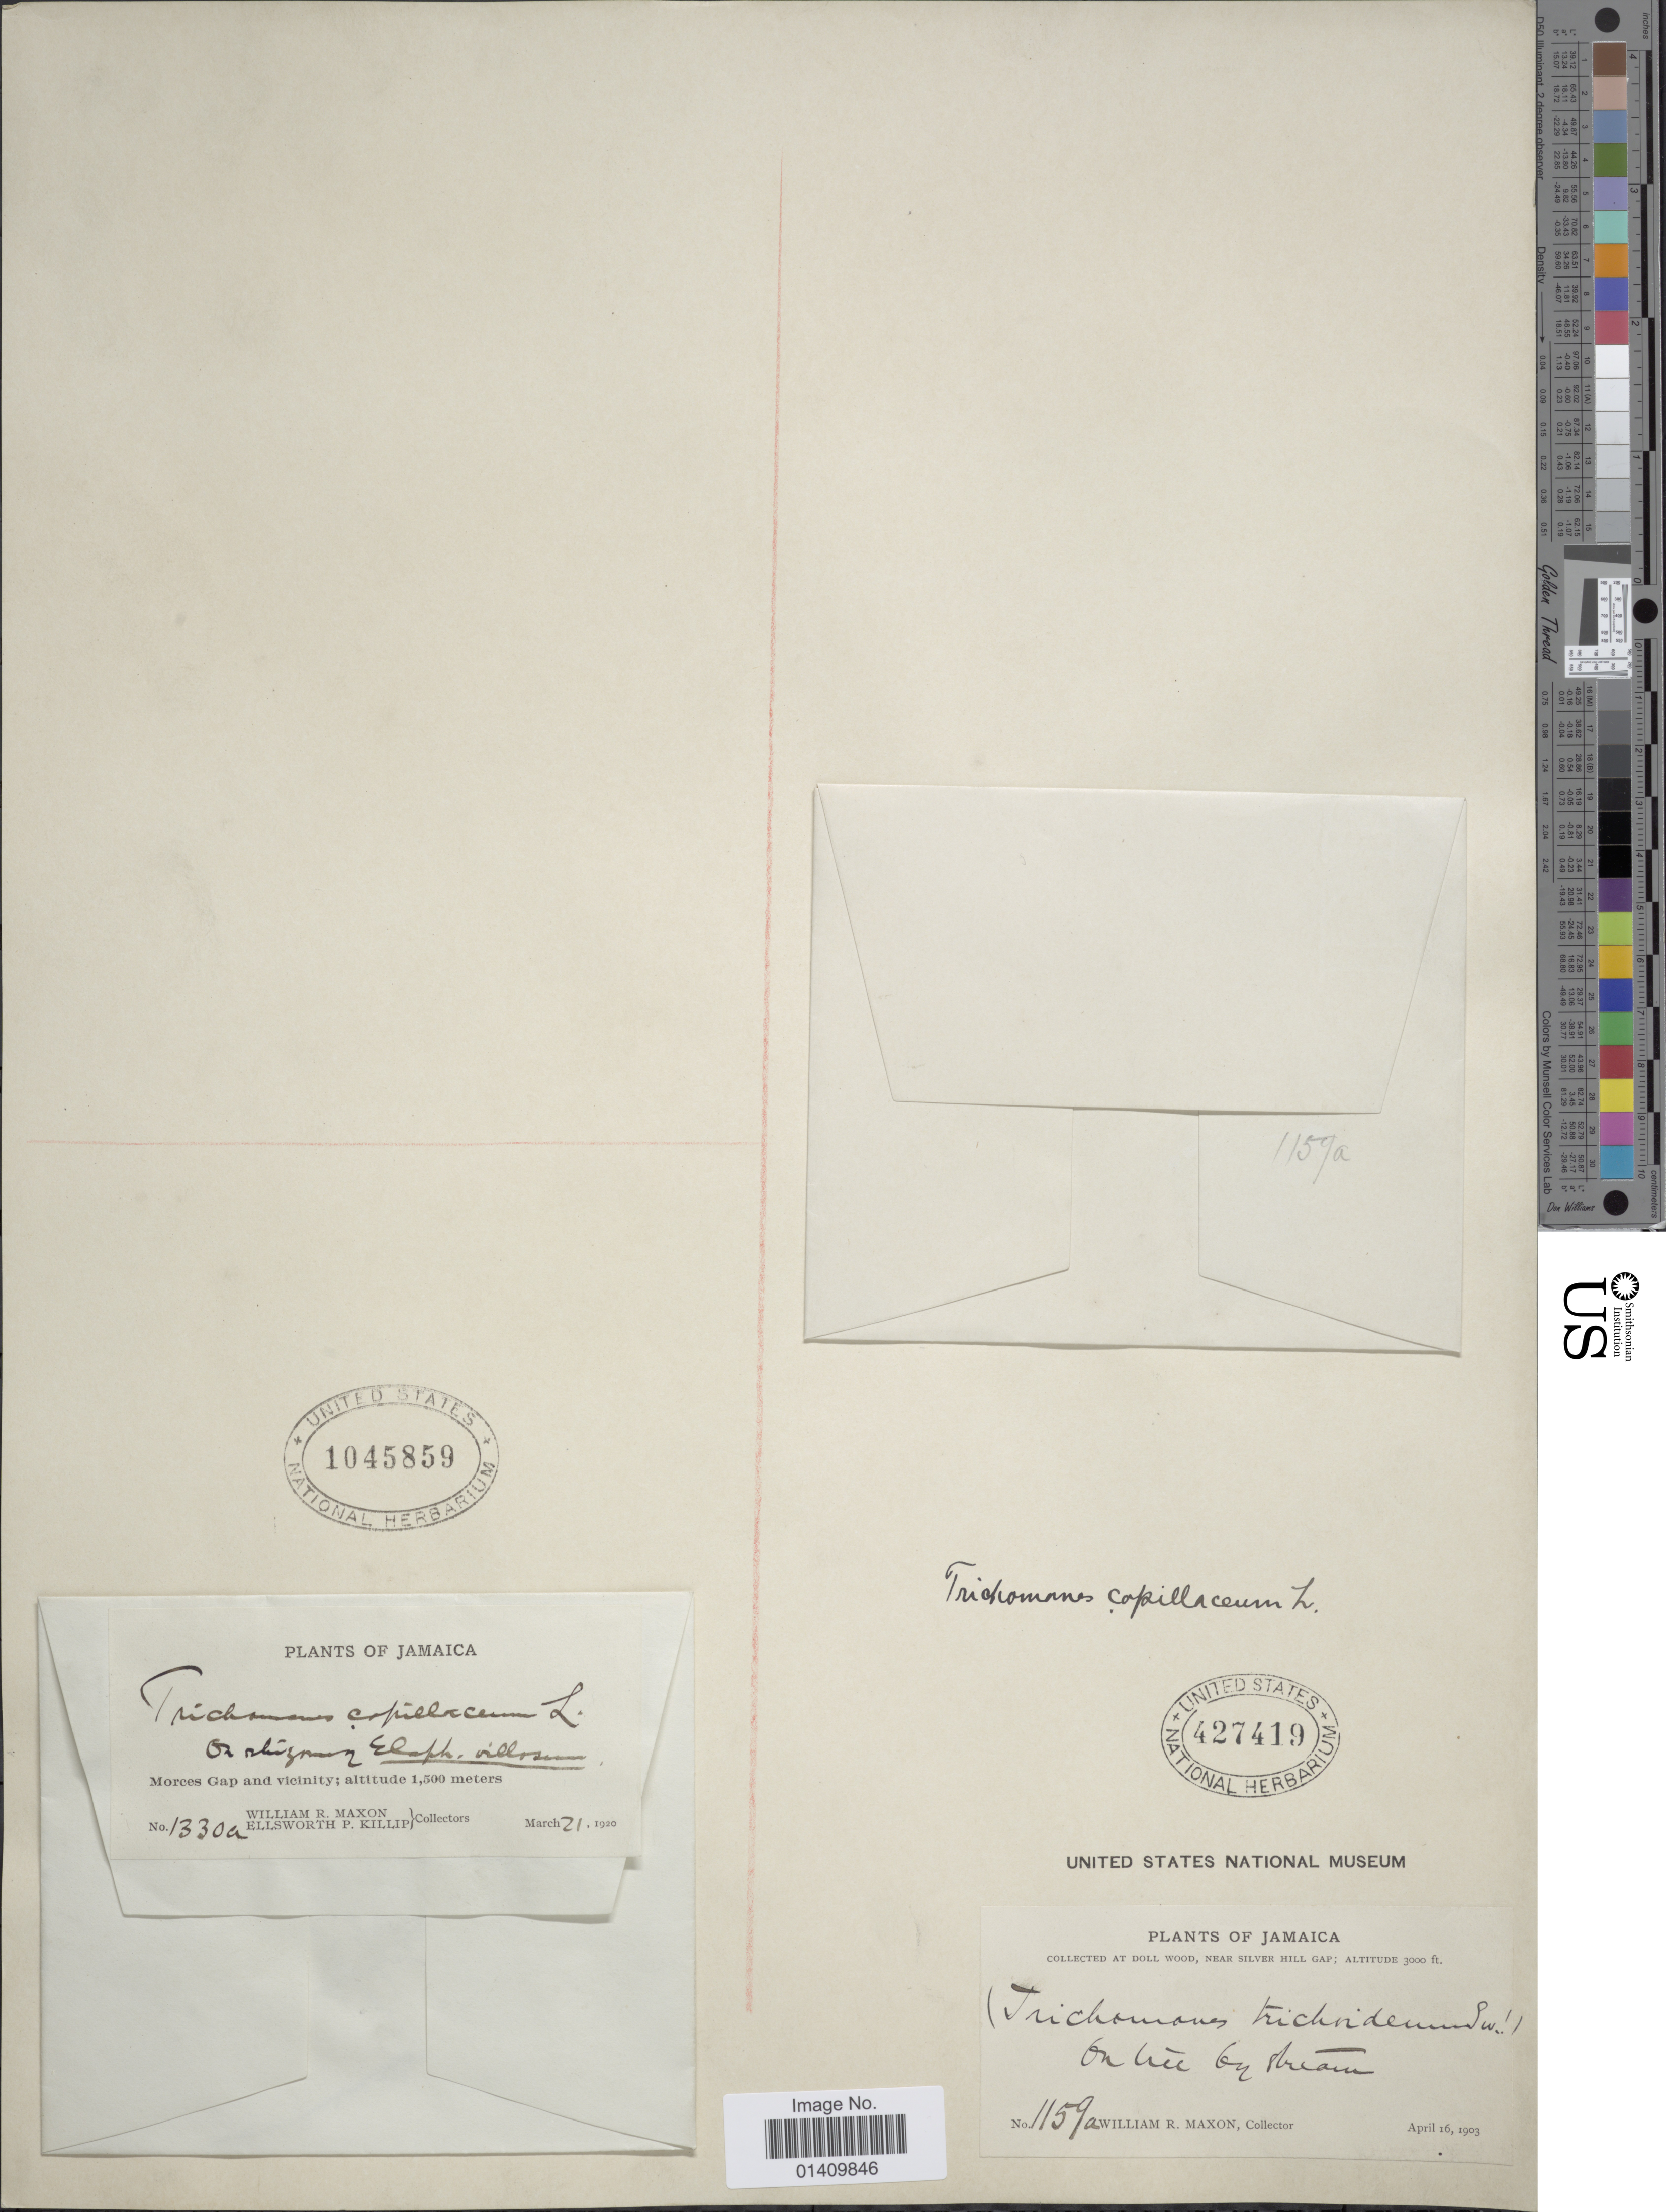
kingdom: Plantae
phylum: Tracheophyta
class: Polypodiopsida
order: Hymenophyllales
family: Hymenophyllaceae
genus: Polyphlebium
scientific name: Polyphlebium capillaceum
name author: (L.) Ebihara & Dubuisson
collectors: W. R. Maxon & E. P. Killip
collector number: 1330A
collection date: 1920-03-21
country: Jamaica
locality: Morces Gap and vicinity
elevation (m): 1500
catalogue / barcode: US 1045859-2